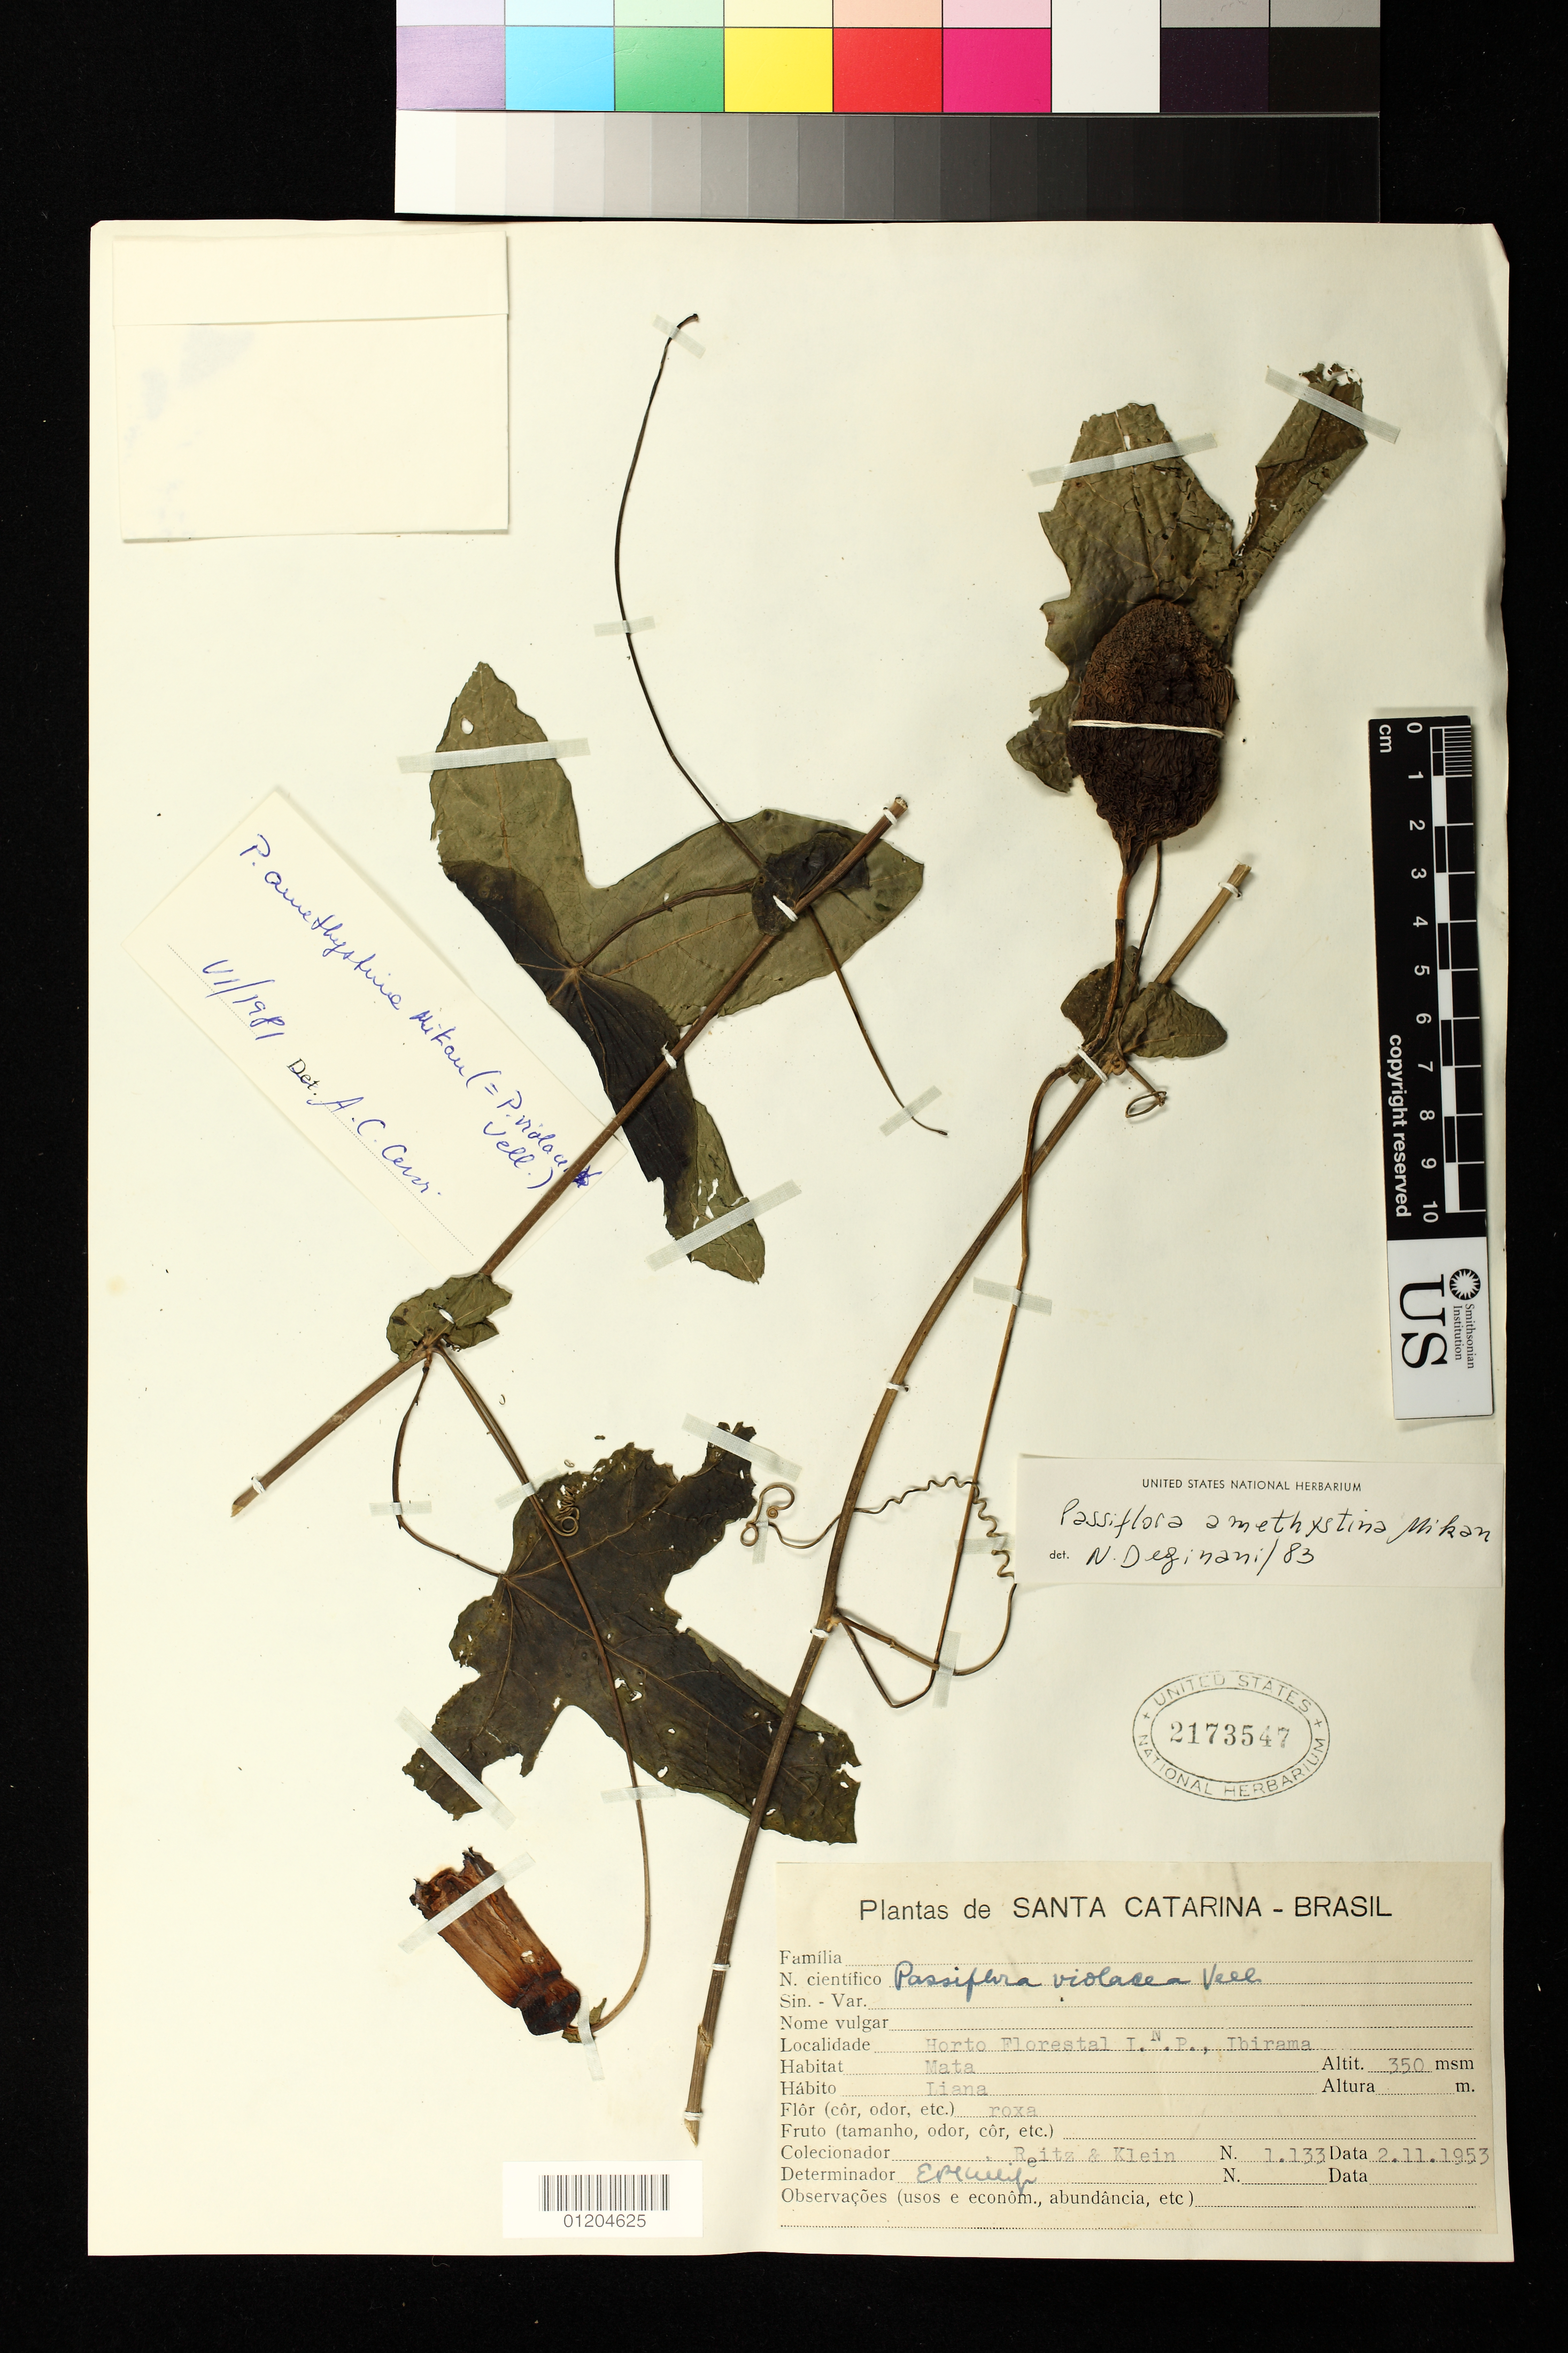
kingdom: Plantae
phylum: Tracheophyta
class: Magnoliopsida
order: Malpighiales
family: Passifloraceae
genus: Passiflora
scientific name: Passiflora amethystina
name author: J.C. Mikan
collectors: R. Reitz & Klein, --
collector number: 1133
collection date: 1953-11-02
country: Brazil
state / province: Santa Catarina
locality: Horto Florestal I.N.P., Ibirama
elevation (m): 350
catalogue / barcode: US 2173547